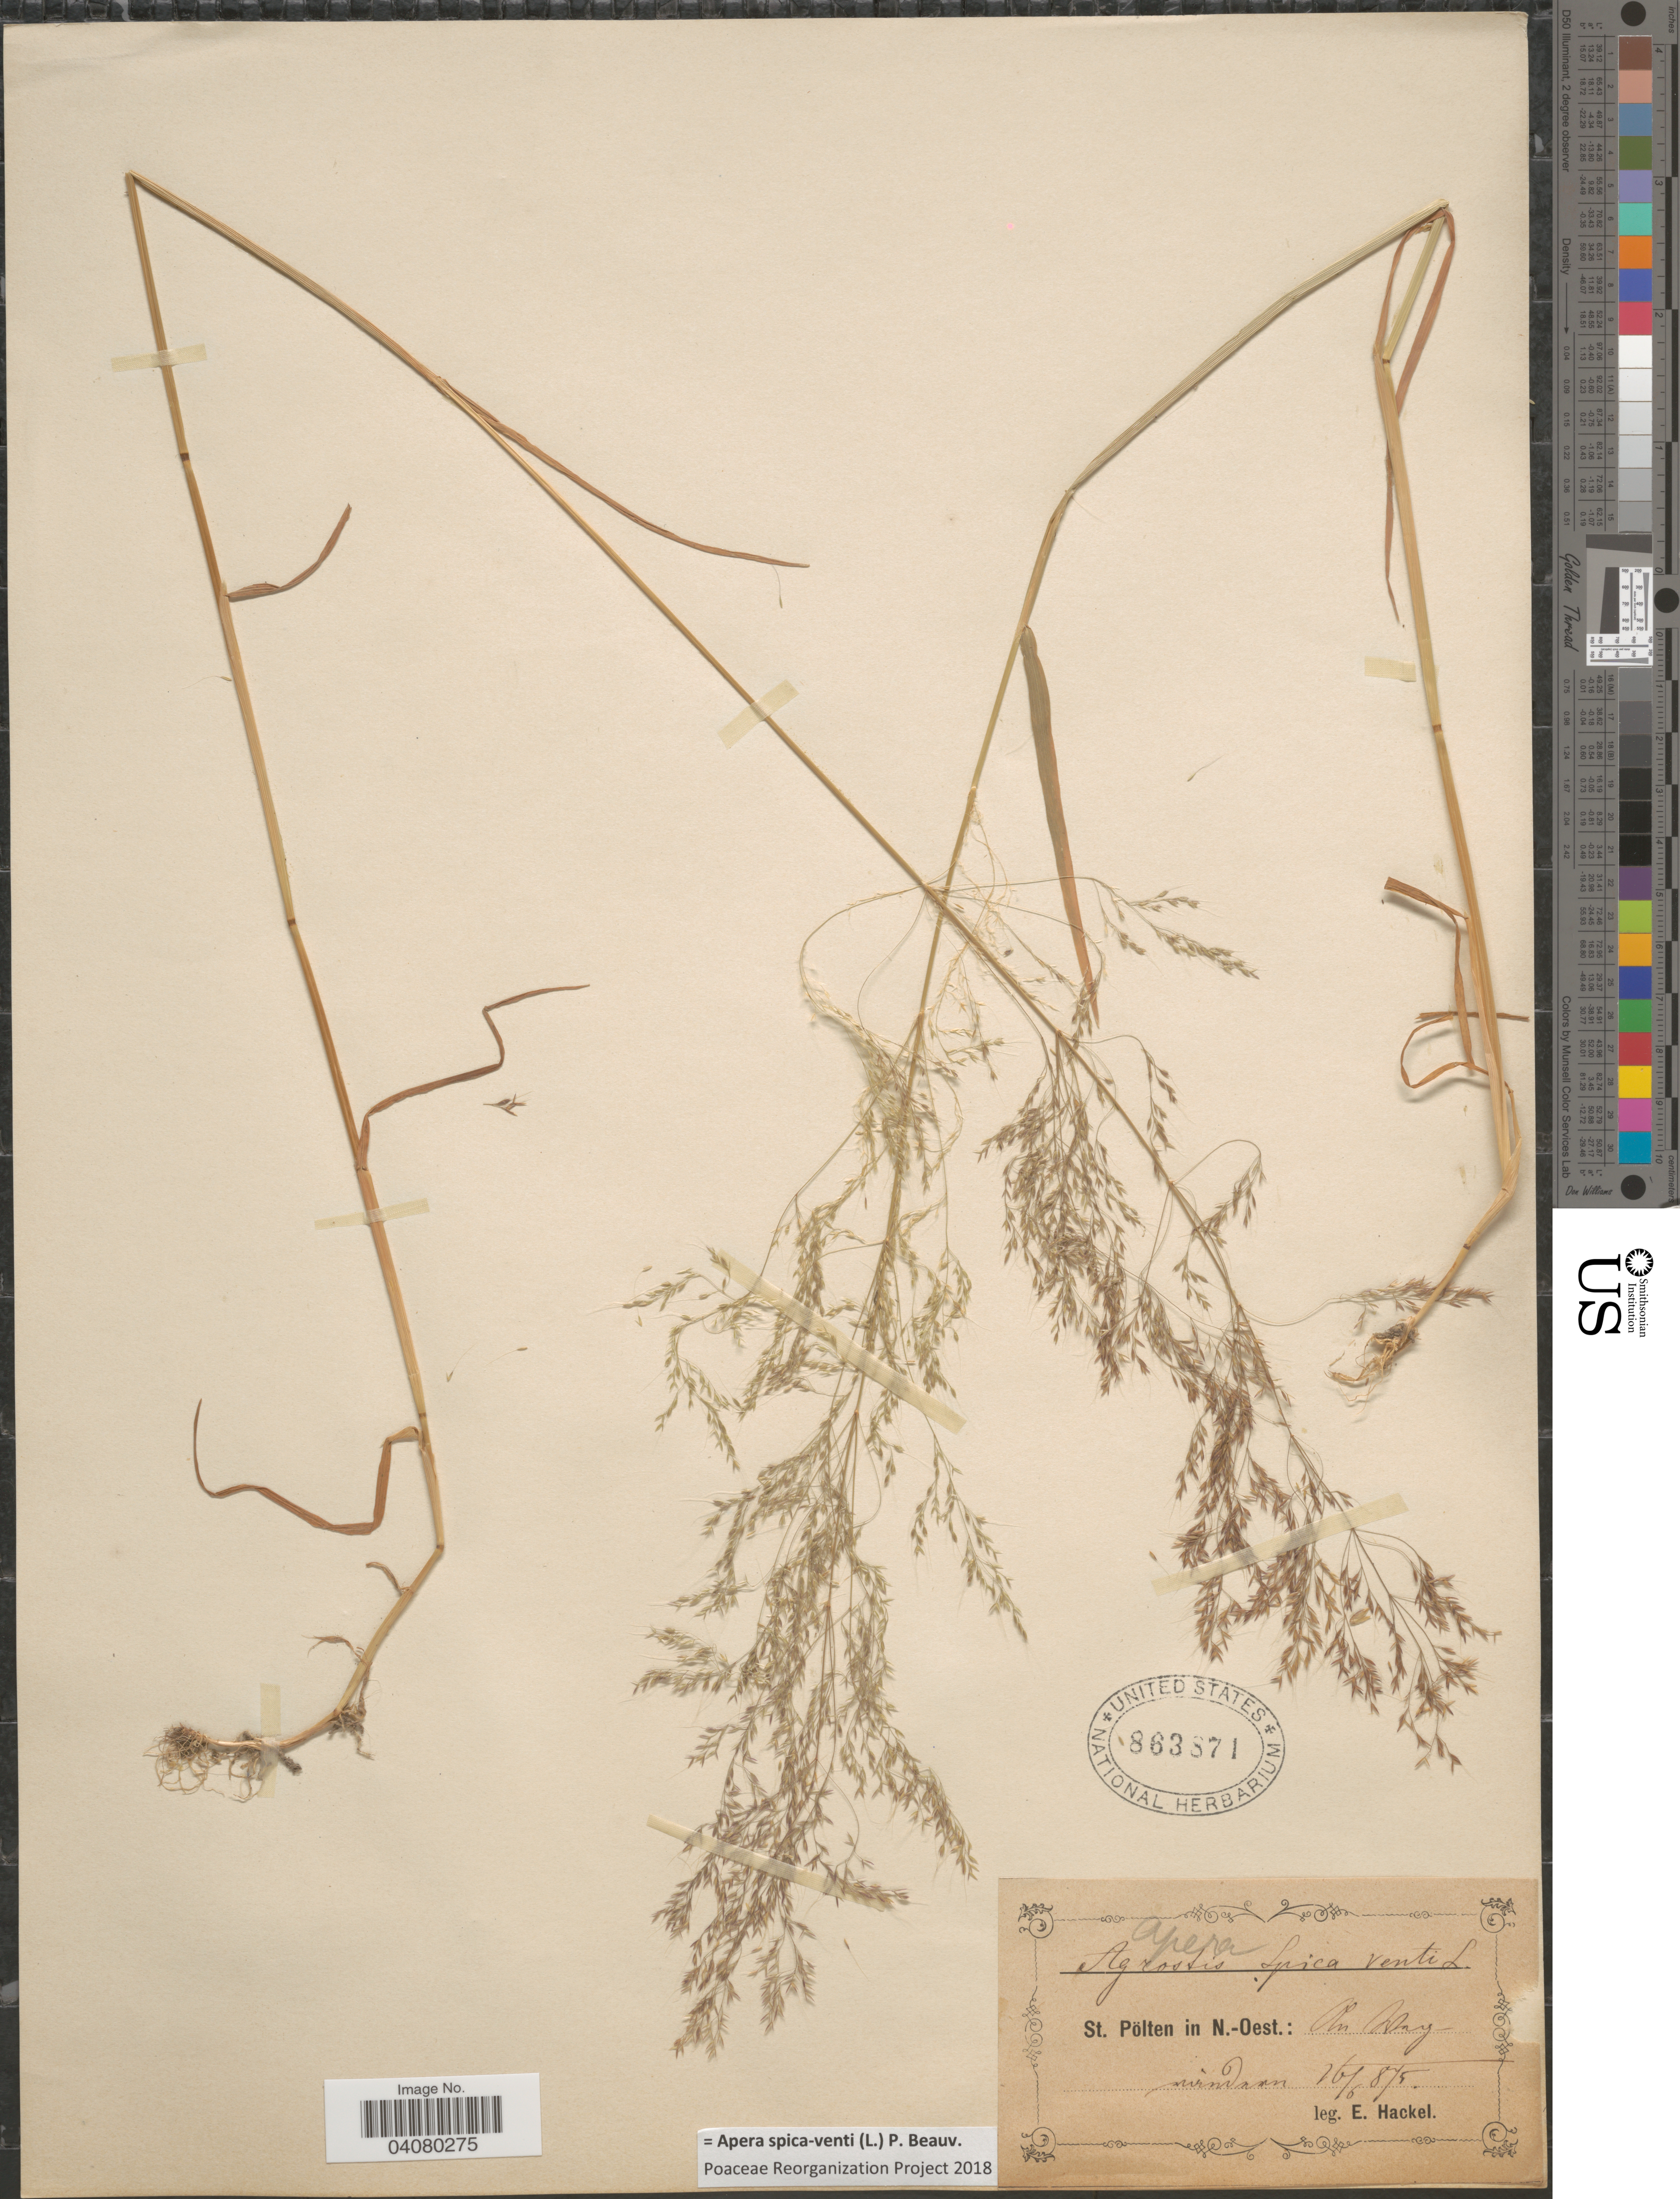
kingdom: Plantae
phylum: Tracheophyta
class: Liliopsida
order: Poales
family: Poaceae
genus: Apera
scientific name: Apera spica-venti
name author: (L.) P. Beauv.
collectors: E. Hackel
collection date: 1875-06-16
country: Austria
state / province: Niederosterreich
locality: St. Pölten in N.-Oest.: Am Dahg [illegible text].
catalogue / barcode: US 863871